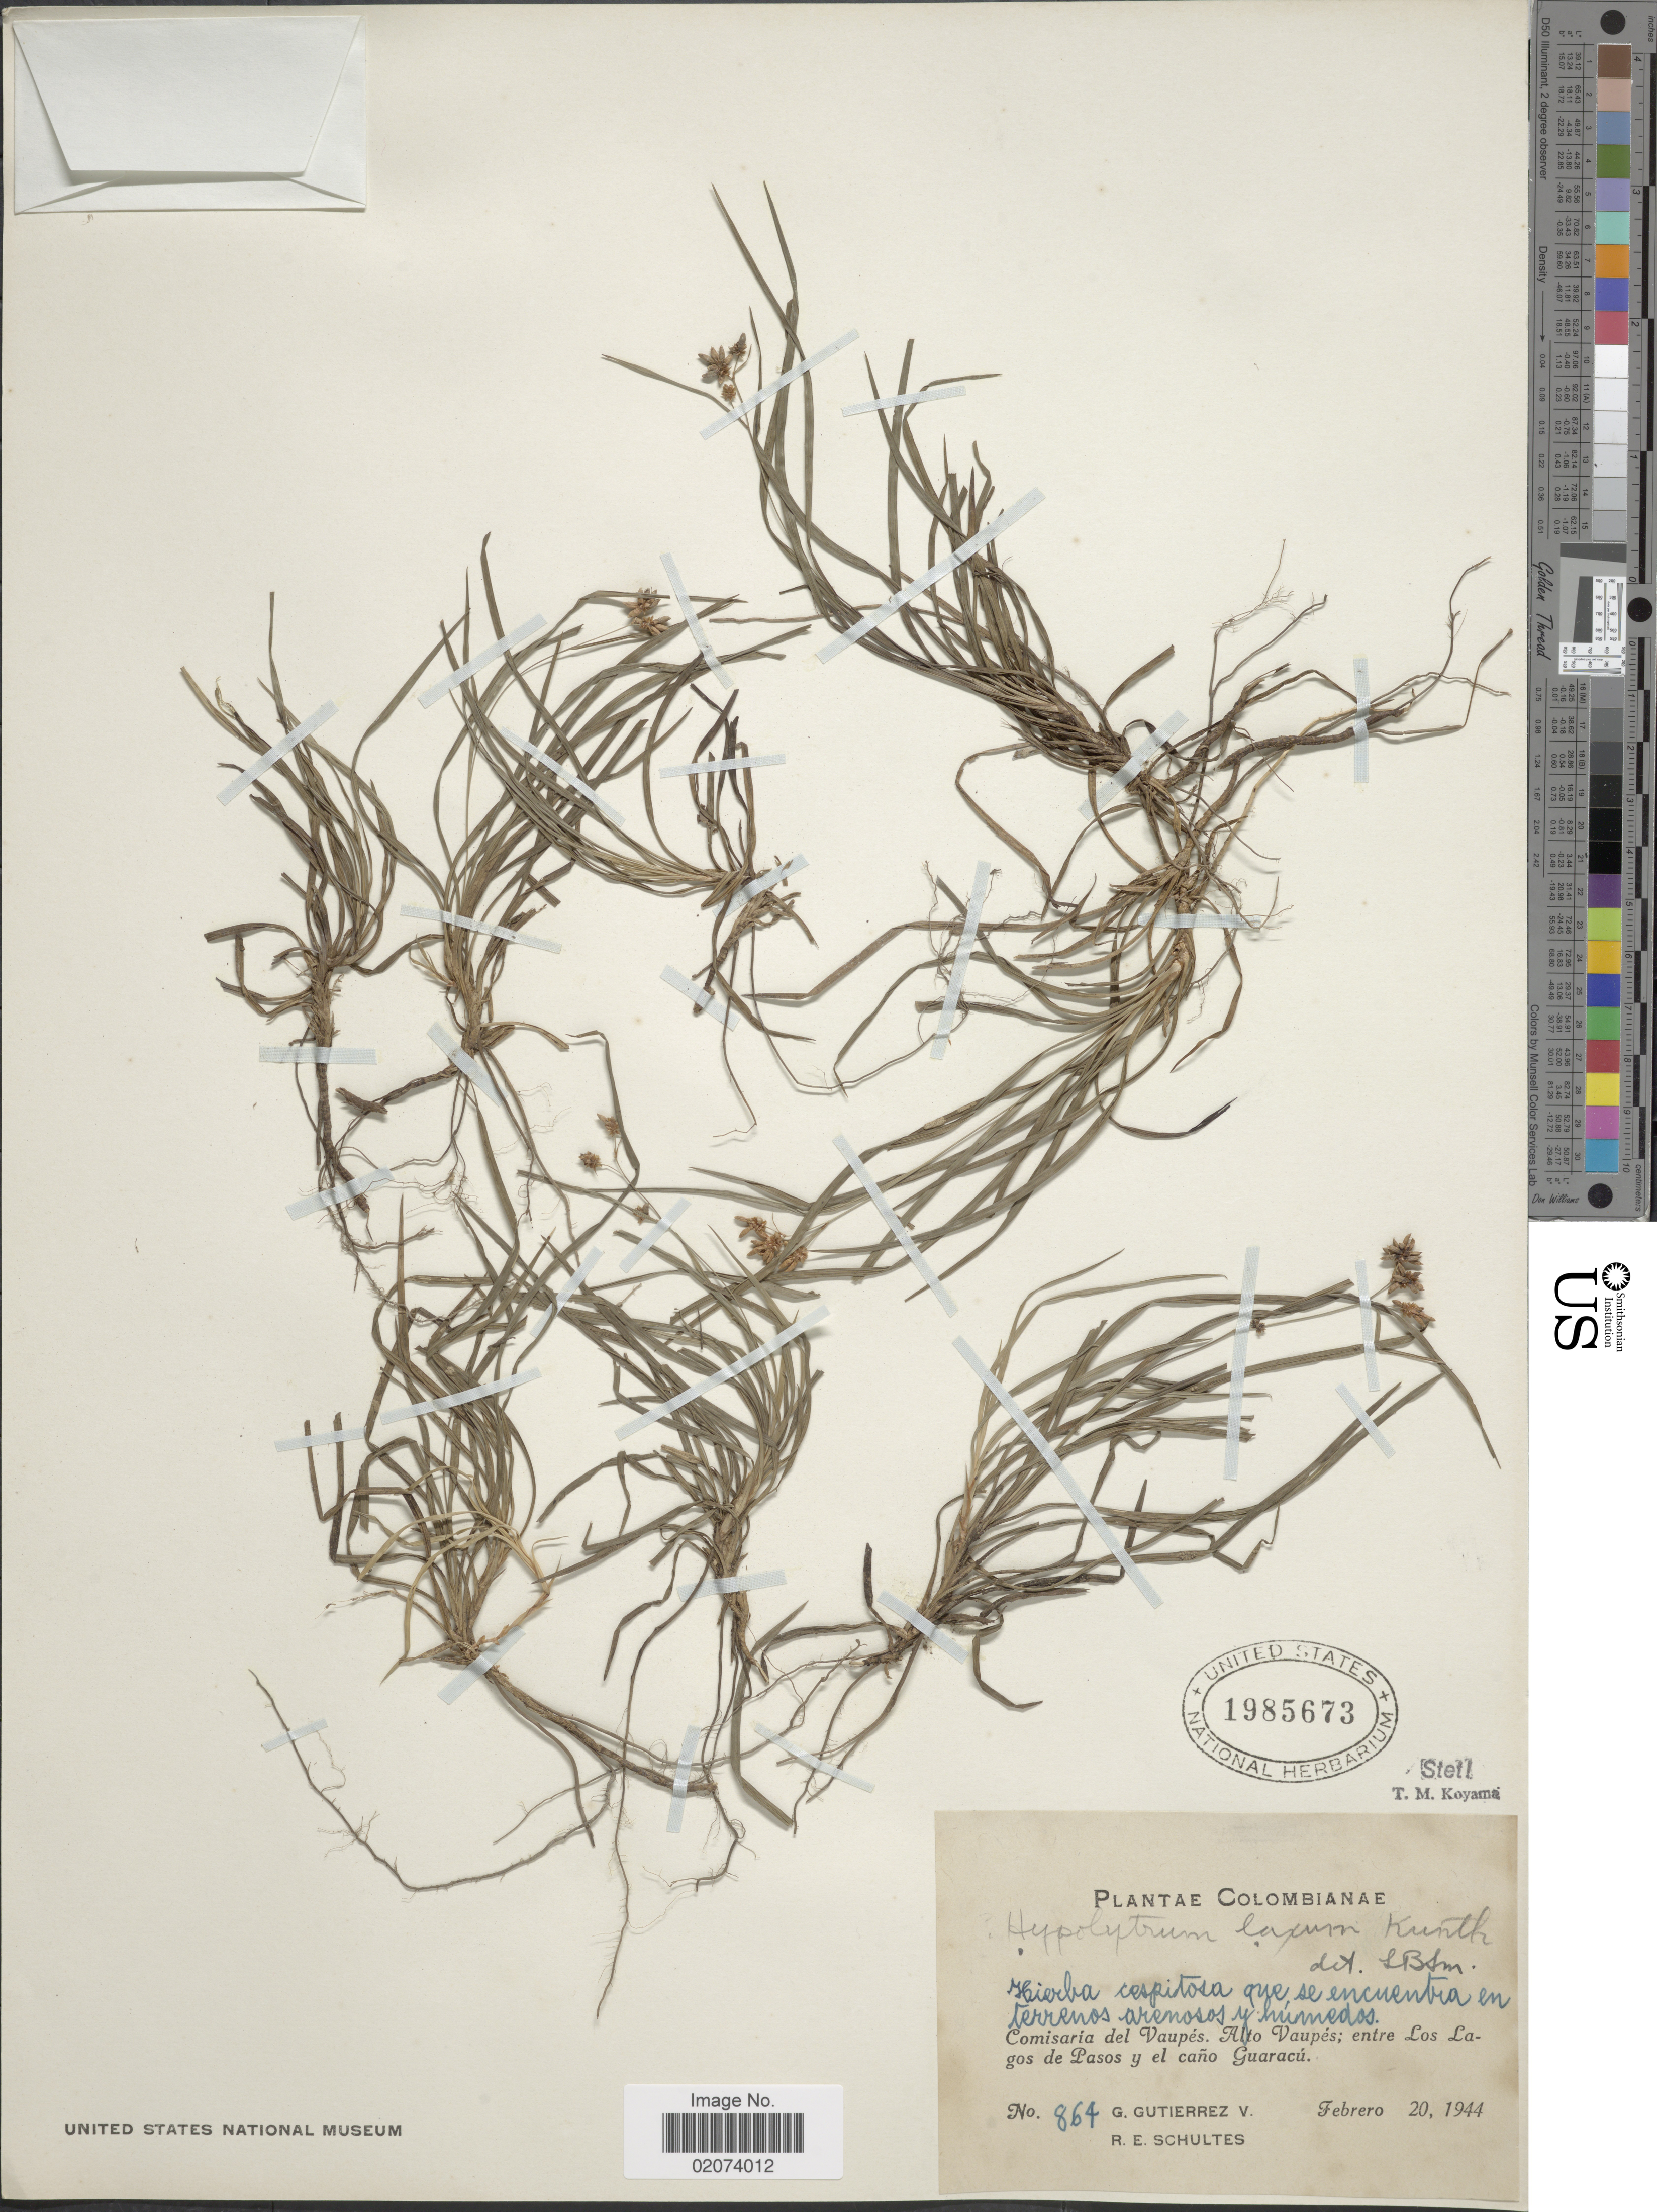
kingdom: Plantae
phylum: Tracheophyta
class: Liliopsida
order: Poales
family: Cyperaceae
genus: Hypolytrum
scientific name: Hypolytrum laxum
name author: Kunth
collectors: G. Gutiérrez V. & R. E. Schultes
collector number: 864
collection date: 1944-02-20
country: Colombia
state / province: Vaupés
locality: Alto Vaupes, entre Los Lagos de Pasos y el cano Guaracu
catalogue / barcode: US 1985673